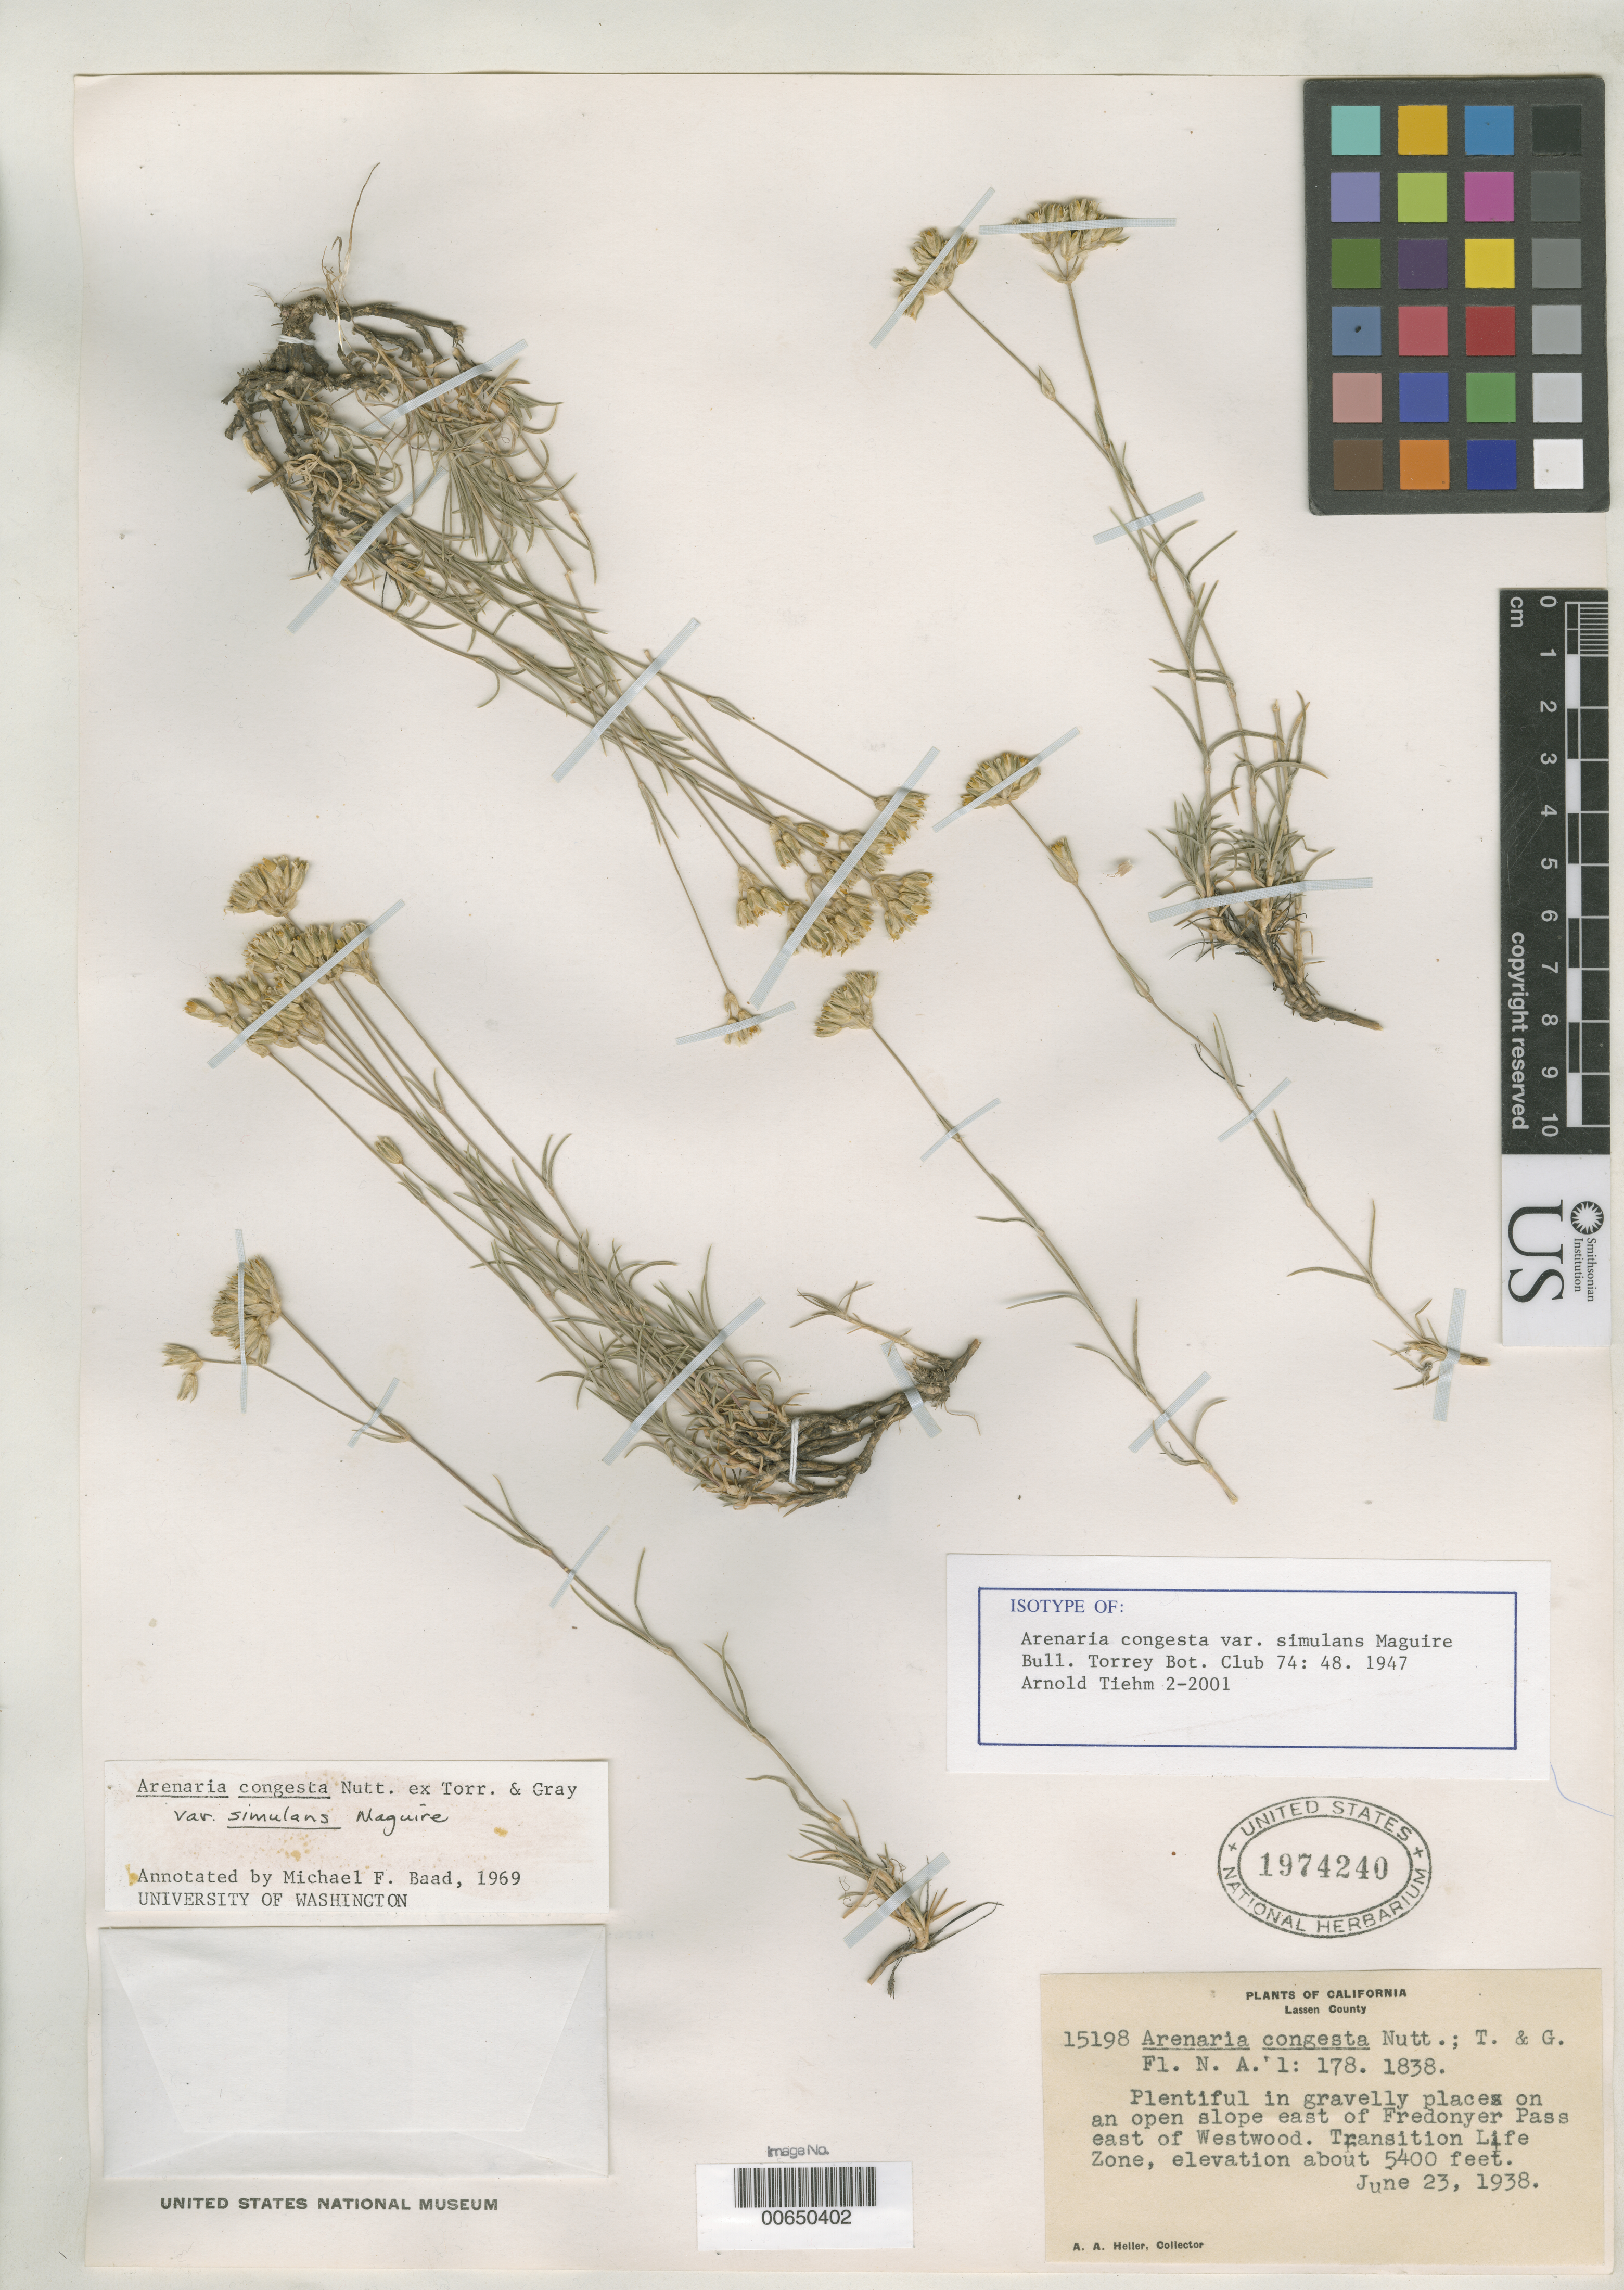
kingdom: Plantae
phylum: Tracheophyta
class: Magnoliopsida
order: Caryophyllales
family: Caryophyllaceae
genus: Arenaria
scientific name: Arenaria congesta var. simulans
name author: Maguire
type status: Isotype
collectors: A. A. Heller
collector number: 15198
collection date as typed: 23 Jun 1938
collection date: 1938-06-23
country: United States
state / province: California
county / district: Lassen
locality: E of Fredonyer Pass, E of Westwood.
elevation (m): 1646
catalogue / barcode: US 1974240